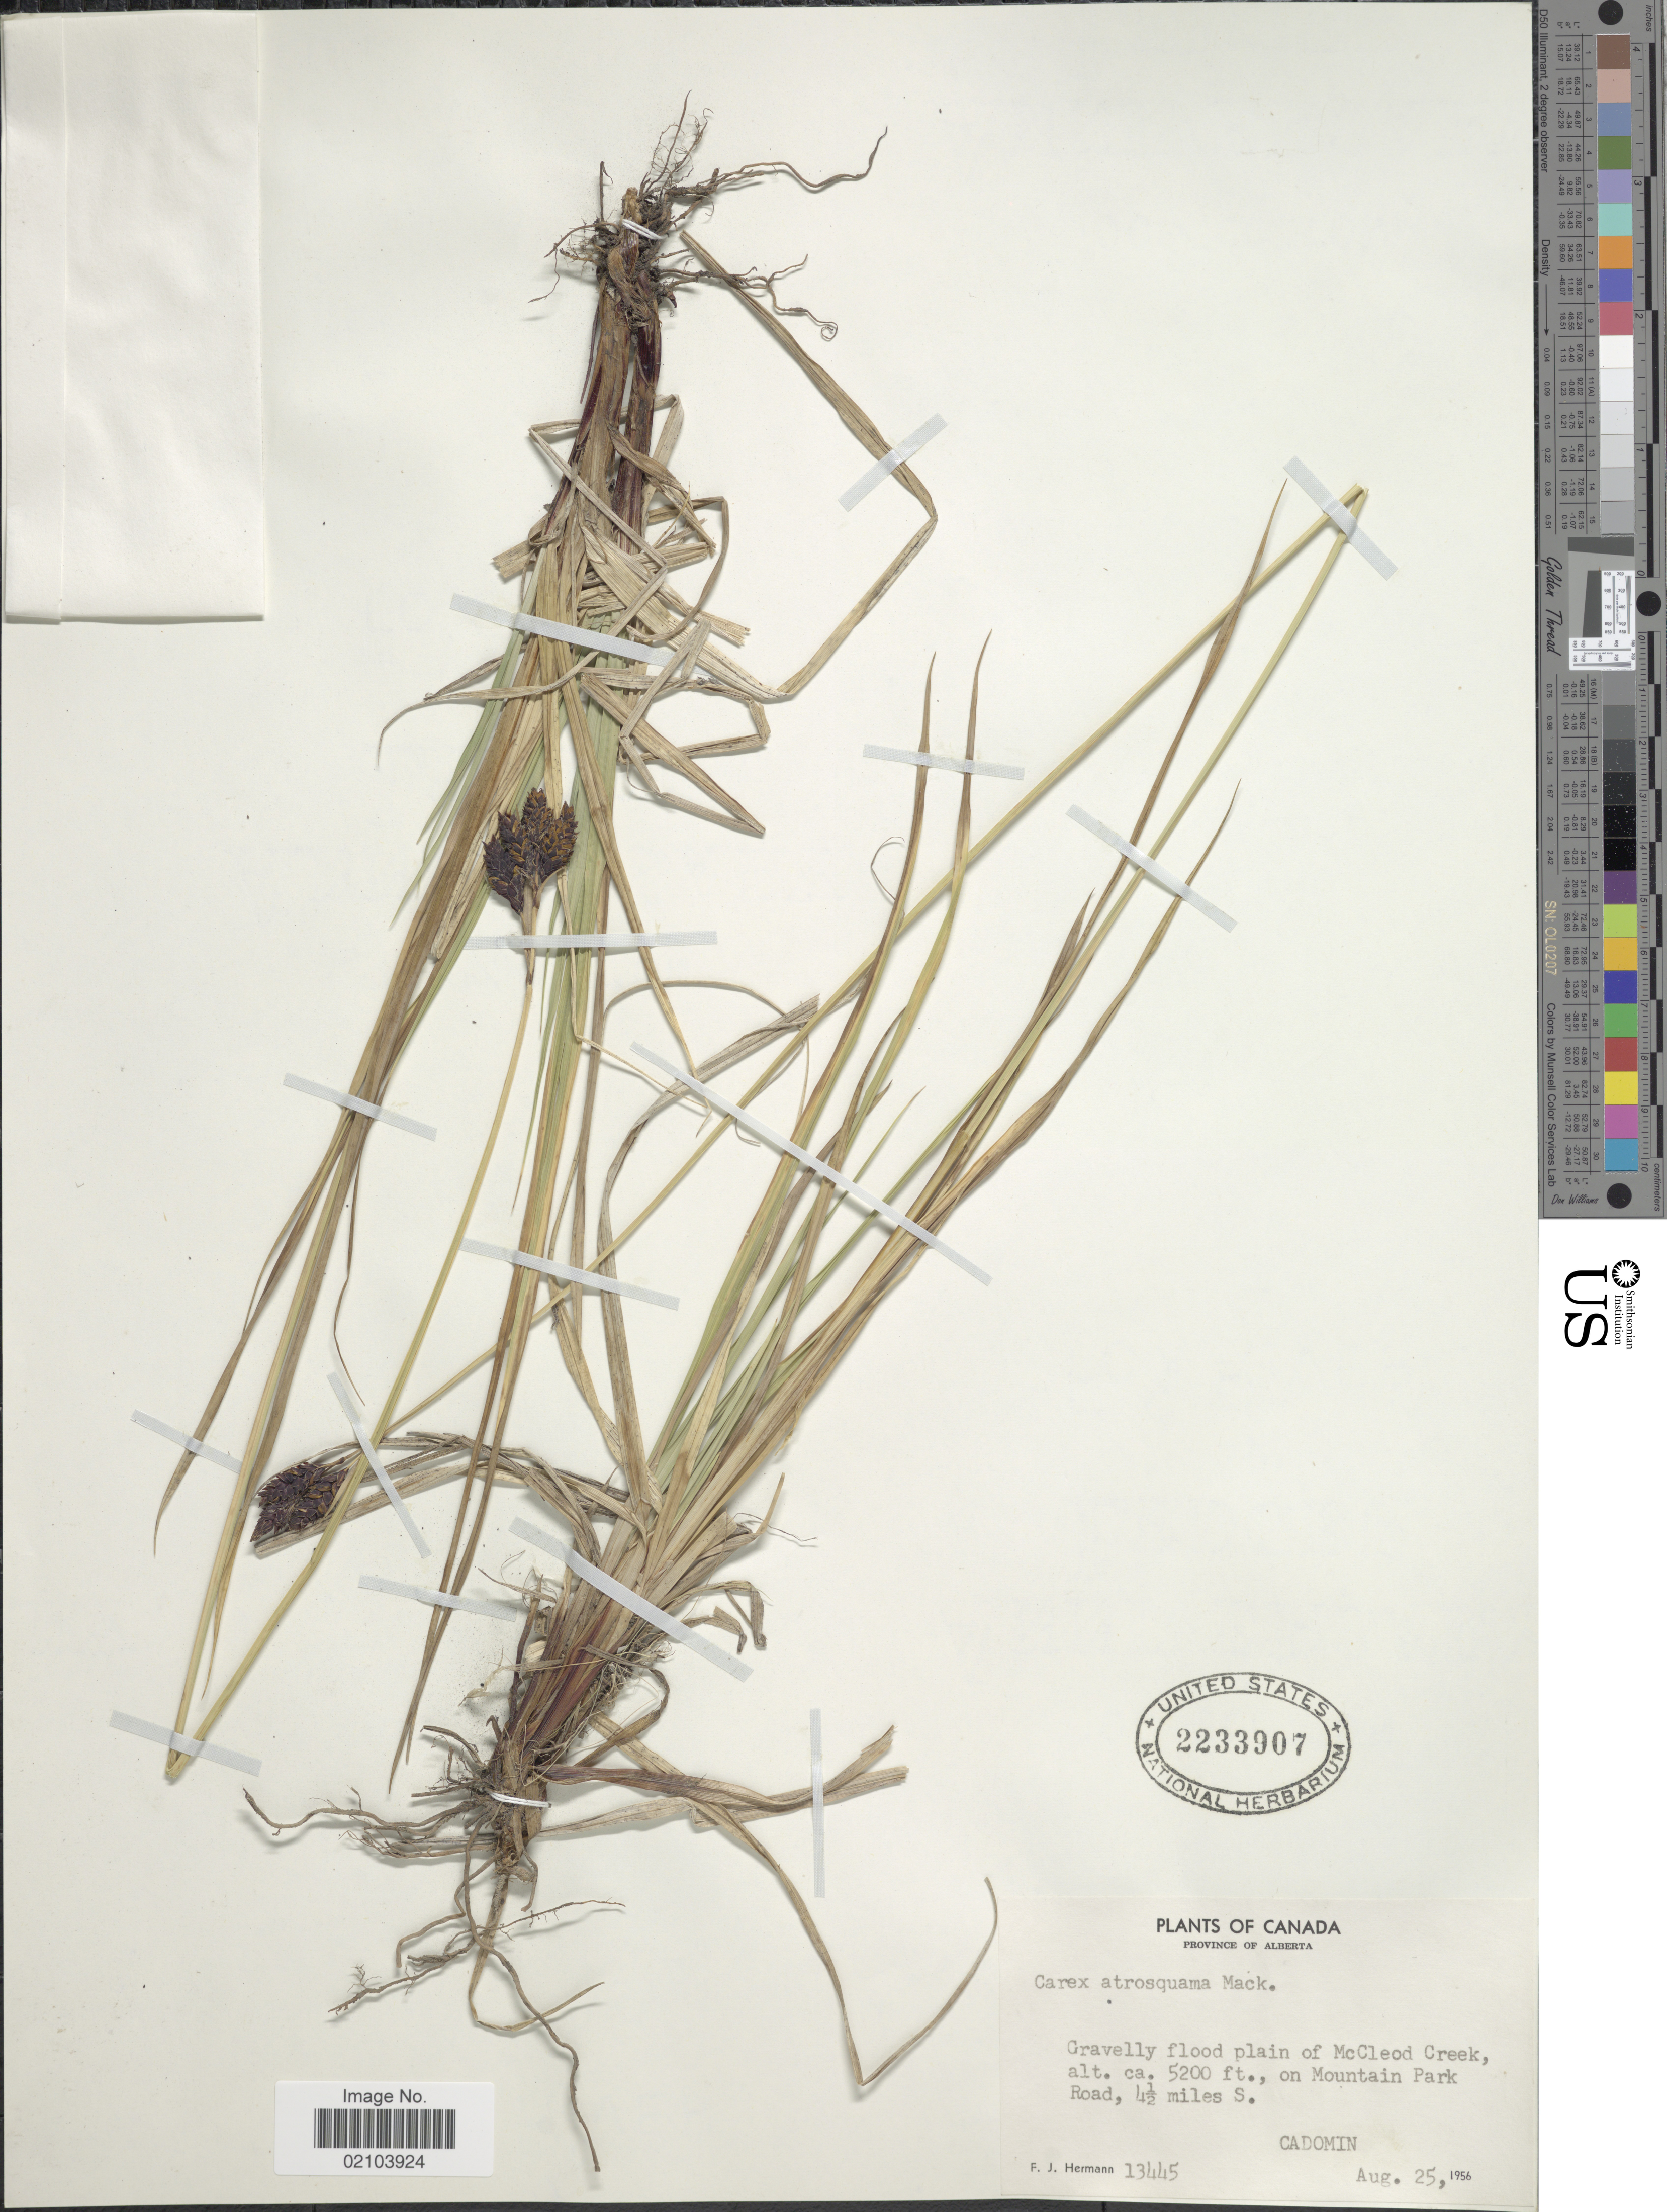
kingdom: Plantae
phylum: Tracheophyta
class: Liliopsida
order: Poales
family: Cyperaceae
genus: Carex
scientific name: Carex atrosquama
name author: Mack.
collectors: F. J. Hermann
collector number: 13445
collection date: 1956-08-25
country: Canada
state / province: Alberta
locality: McCleod Creek, on Mountain Park Road, 4½ miles S. Cadomin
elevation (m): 1585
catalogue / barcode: US 2233907